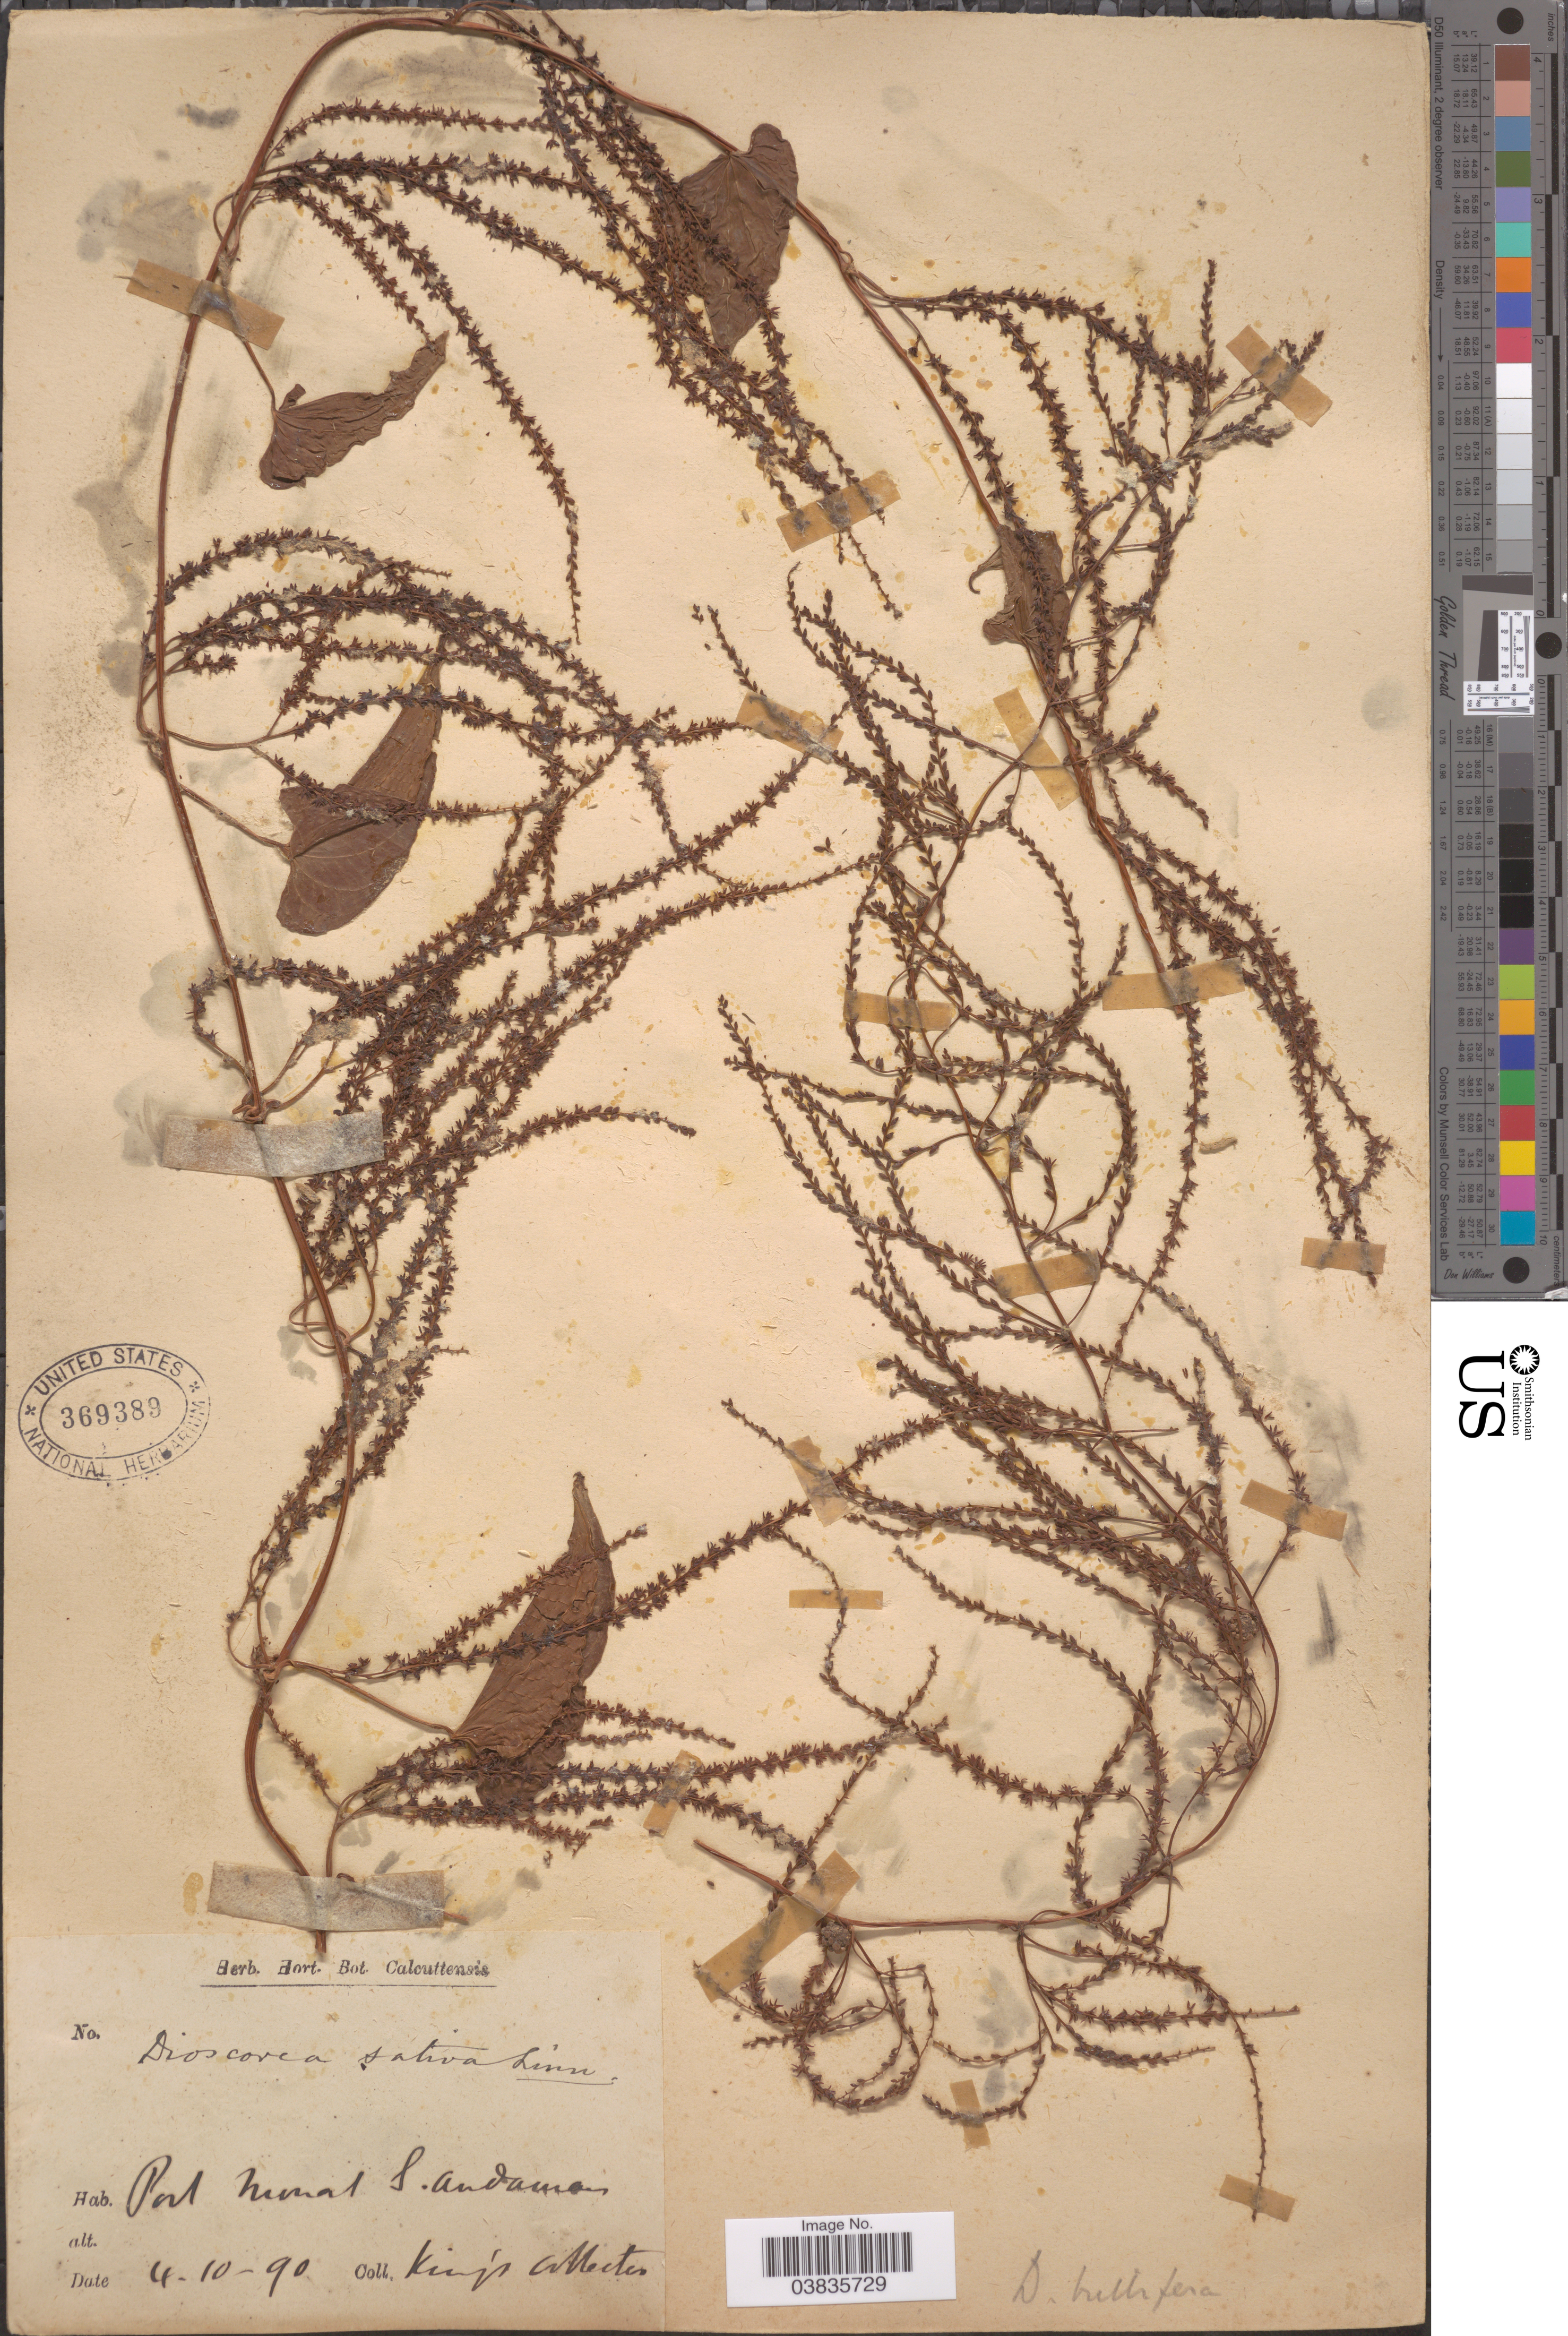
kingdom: Plantae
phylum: Tracheophyta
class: Liliopsida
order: Dioscoreales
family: Dioscoreaceae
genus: Dioscorea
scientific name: Dioscorea bulbifera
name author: L.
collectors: Dr. King's collector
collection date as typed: Transcribed d/m/y: 4/10/90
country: India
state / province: Andaman and Nicobar Islands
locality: Port Niamat S. Andaman.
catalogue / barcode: US 369389